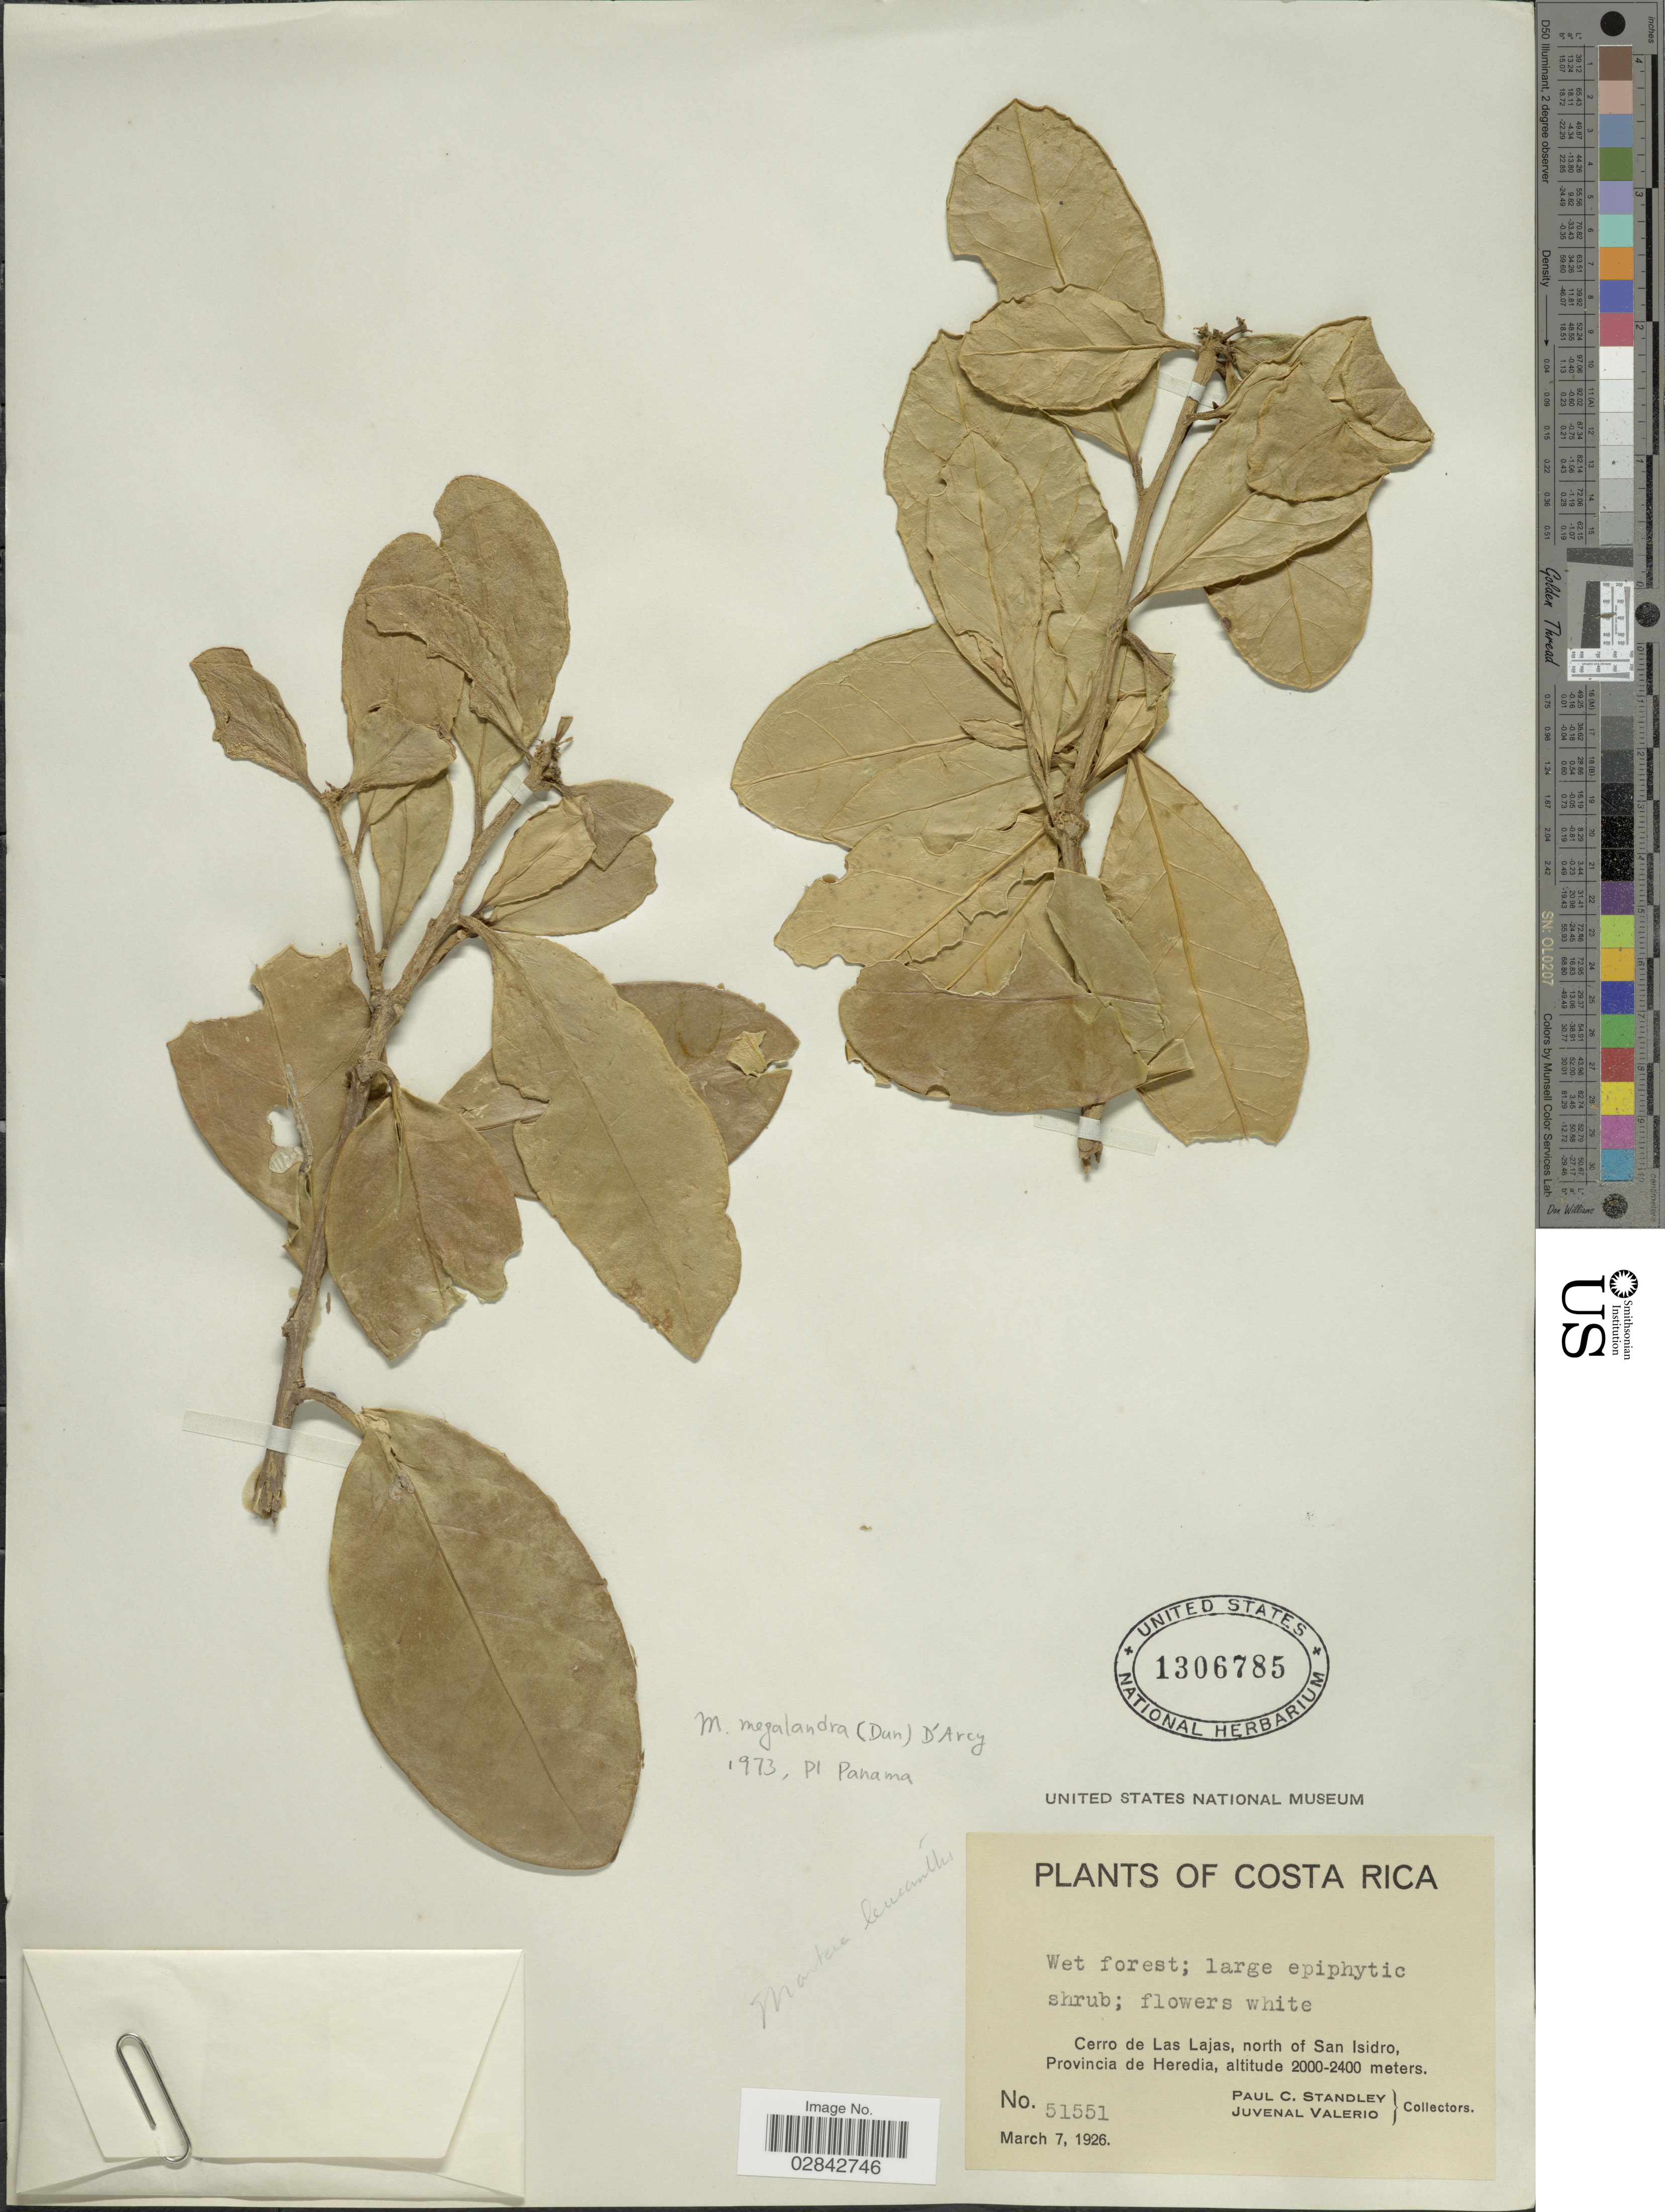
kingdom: Plantae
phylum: Tracheophyta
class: Magnoliopsida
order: Solanales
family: Solanaceae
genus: Markea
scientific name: Markea megalandra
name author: (Dunal) D'Arcy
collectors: P. C. Standley & J. Valerio R.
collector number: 51551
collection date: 1926-03-07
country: Costa Rica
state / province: Heredia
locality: Cerro de Las Lajas, north of San Isidro.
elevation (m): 2000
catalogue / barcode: US 1306785